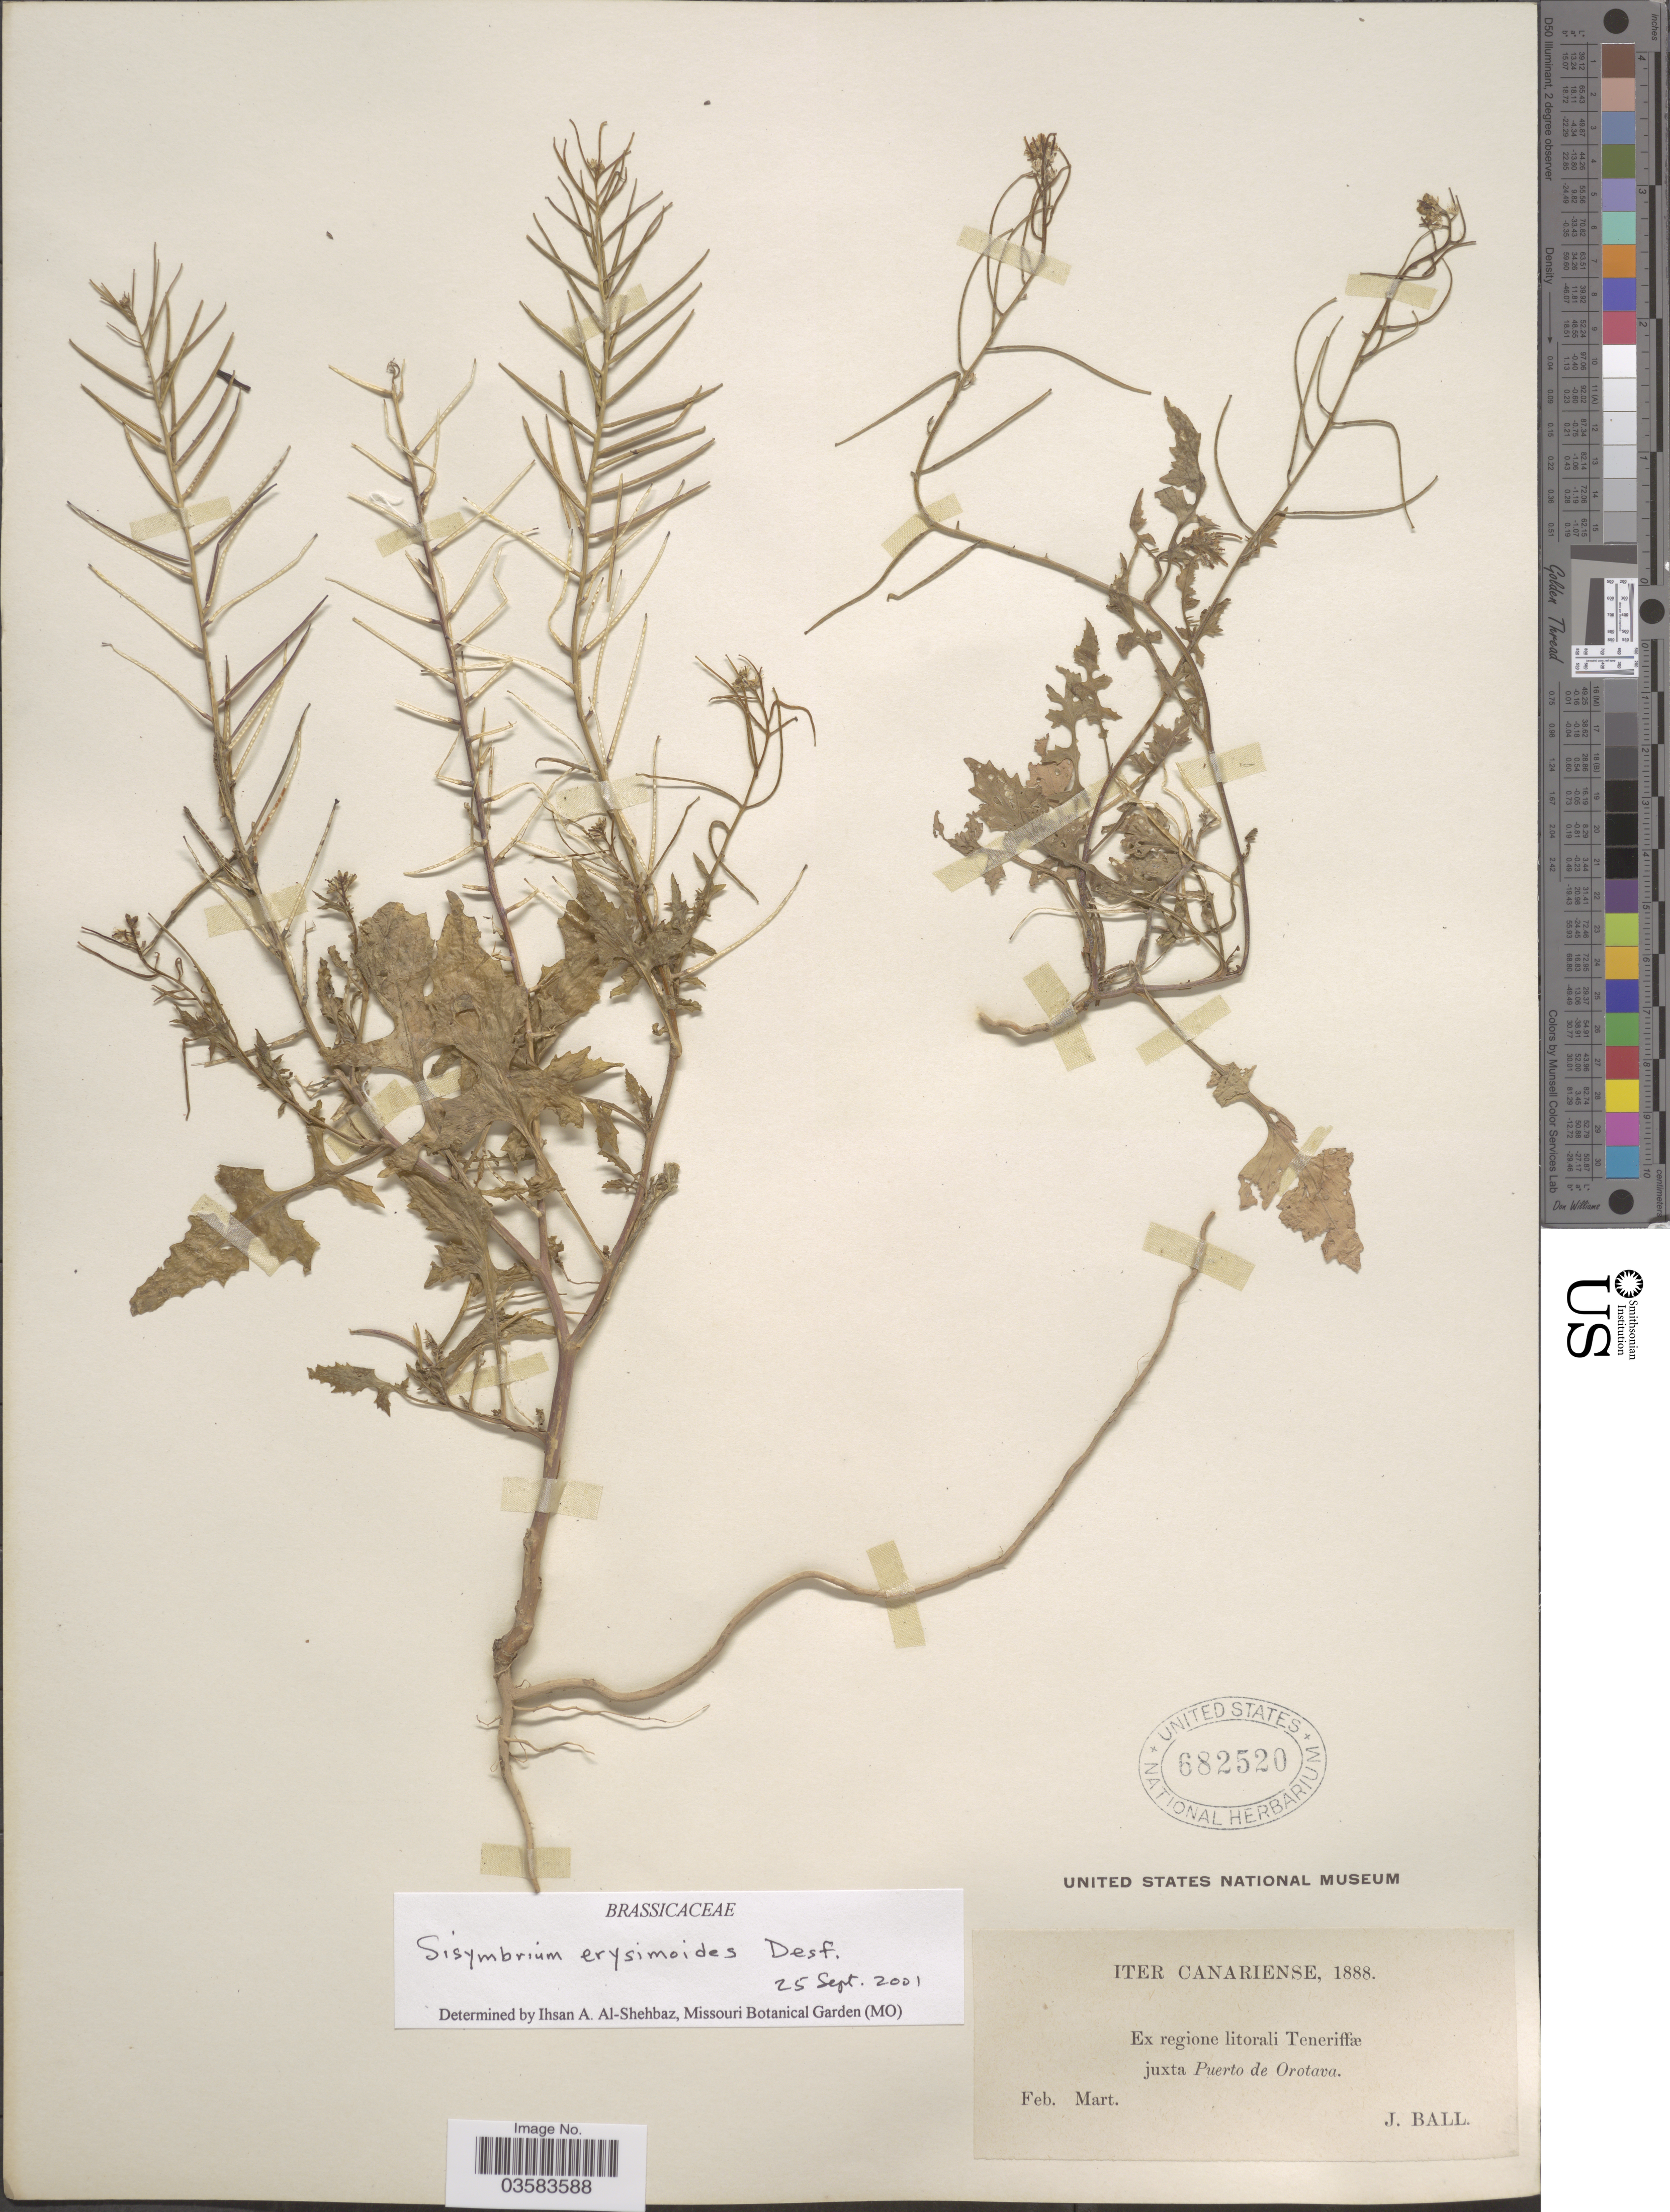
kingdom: Plantae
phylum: Tracheophyta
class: Magnoliopsida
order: Brassicales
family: Brassicaceae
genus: Sisymbrium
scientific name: Sisymbrium erysimoides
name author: Desf.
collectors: J. Ball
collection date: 1888-02/1888-03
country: Spain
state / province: Canarias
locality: Iter Canariense. Ex regione litorali Teneriffæ juxta Puerto de Orotava.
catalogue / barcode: US 682520